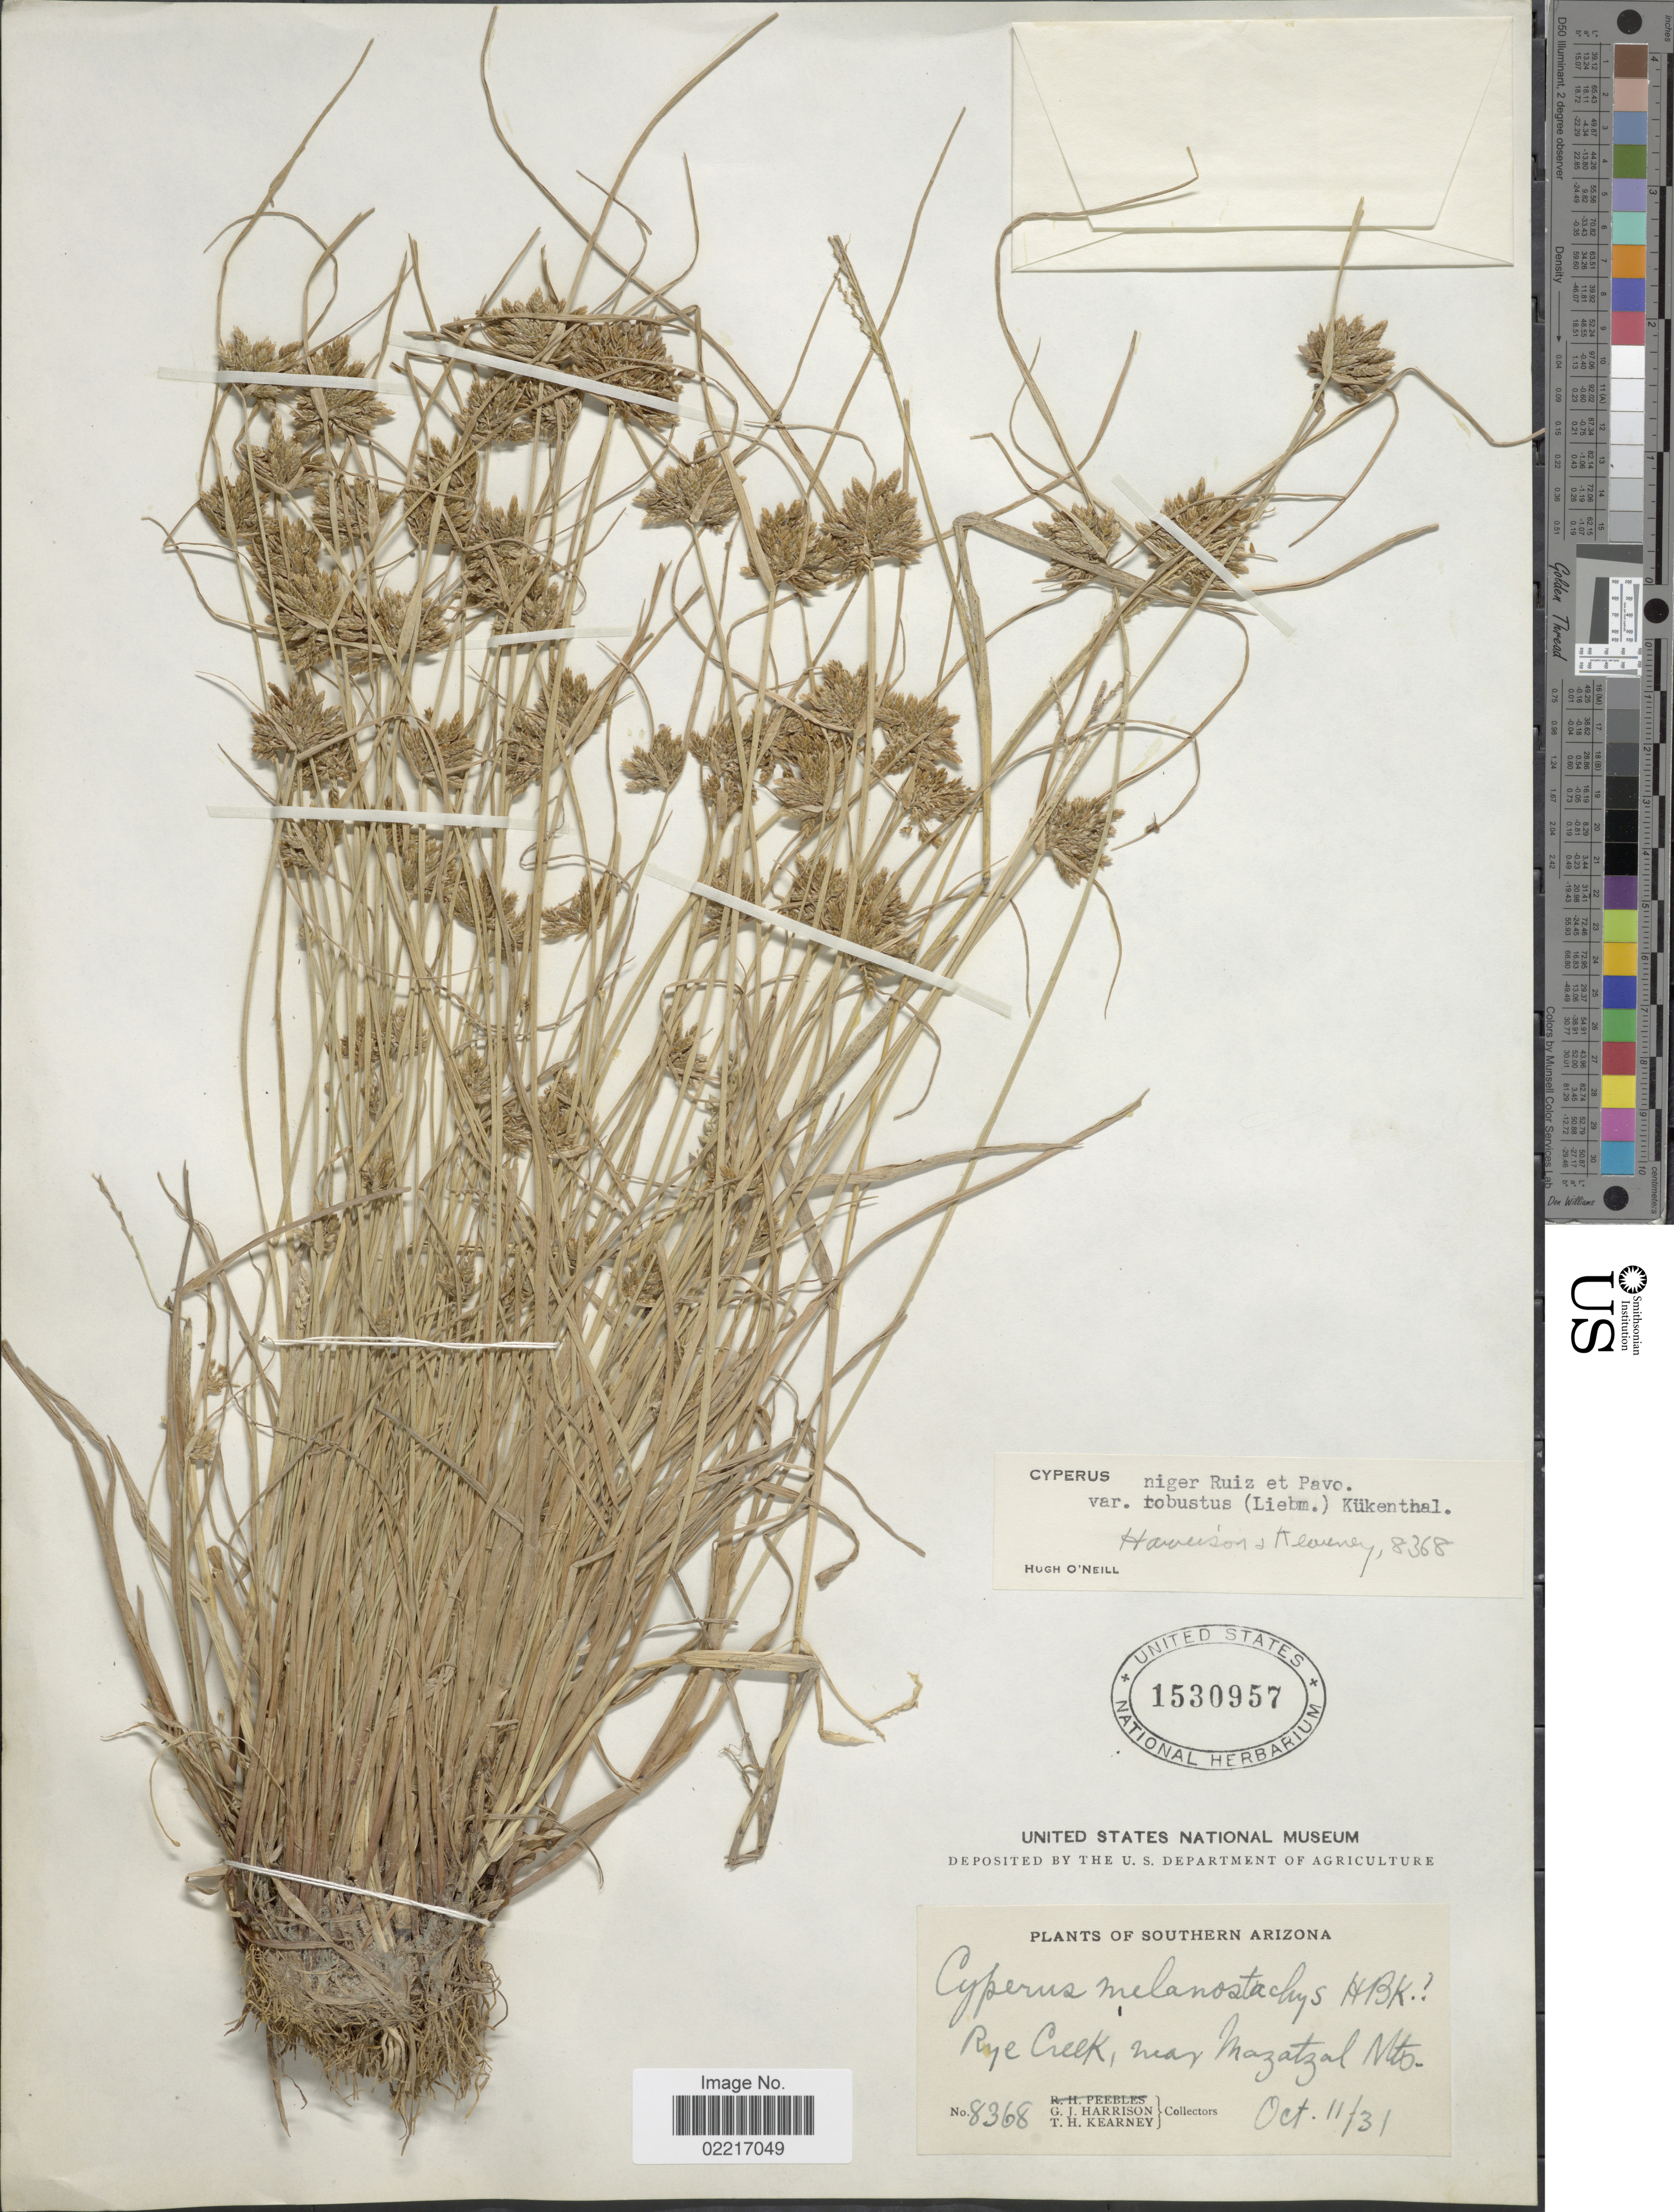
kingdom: Plantae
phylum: Tracheophyta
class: Liliopsida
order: Poales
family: Cyperaceae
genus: Cyperus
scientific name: Cyperus niger var. capitatus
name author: (Britton) O'Neill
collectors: G. J. Harrison & T. H. Kearney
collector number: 8368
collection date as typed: Transcribed d/m/y: 11/10/31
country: United States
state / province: Arizona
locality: Southern Arizona, Rye Creek, near Zazatzal Mts.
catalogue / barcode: US 1530957